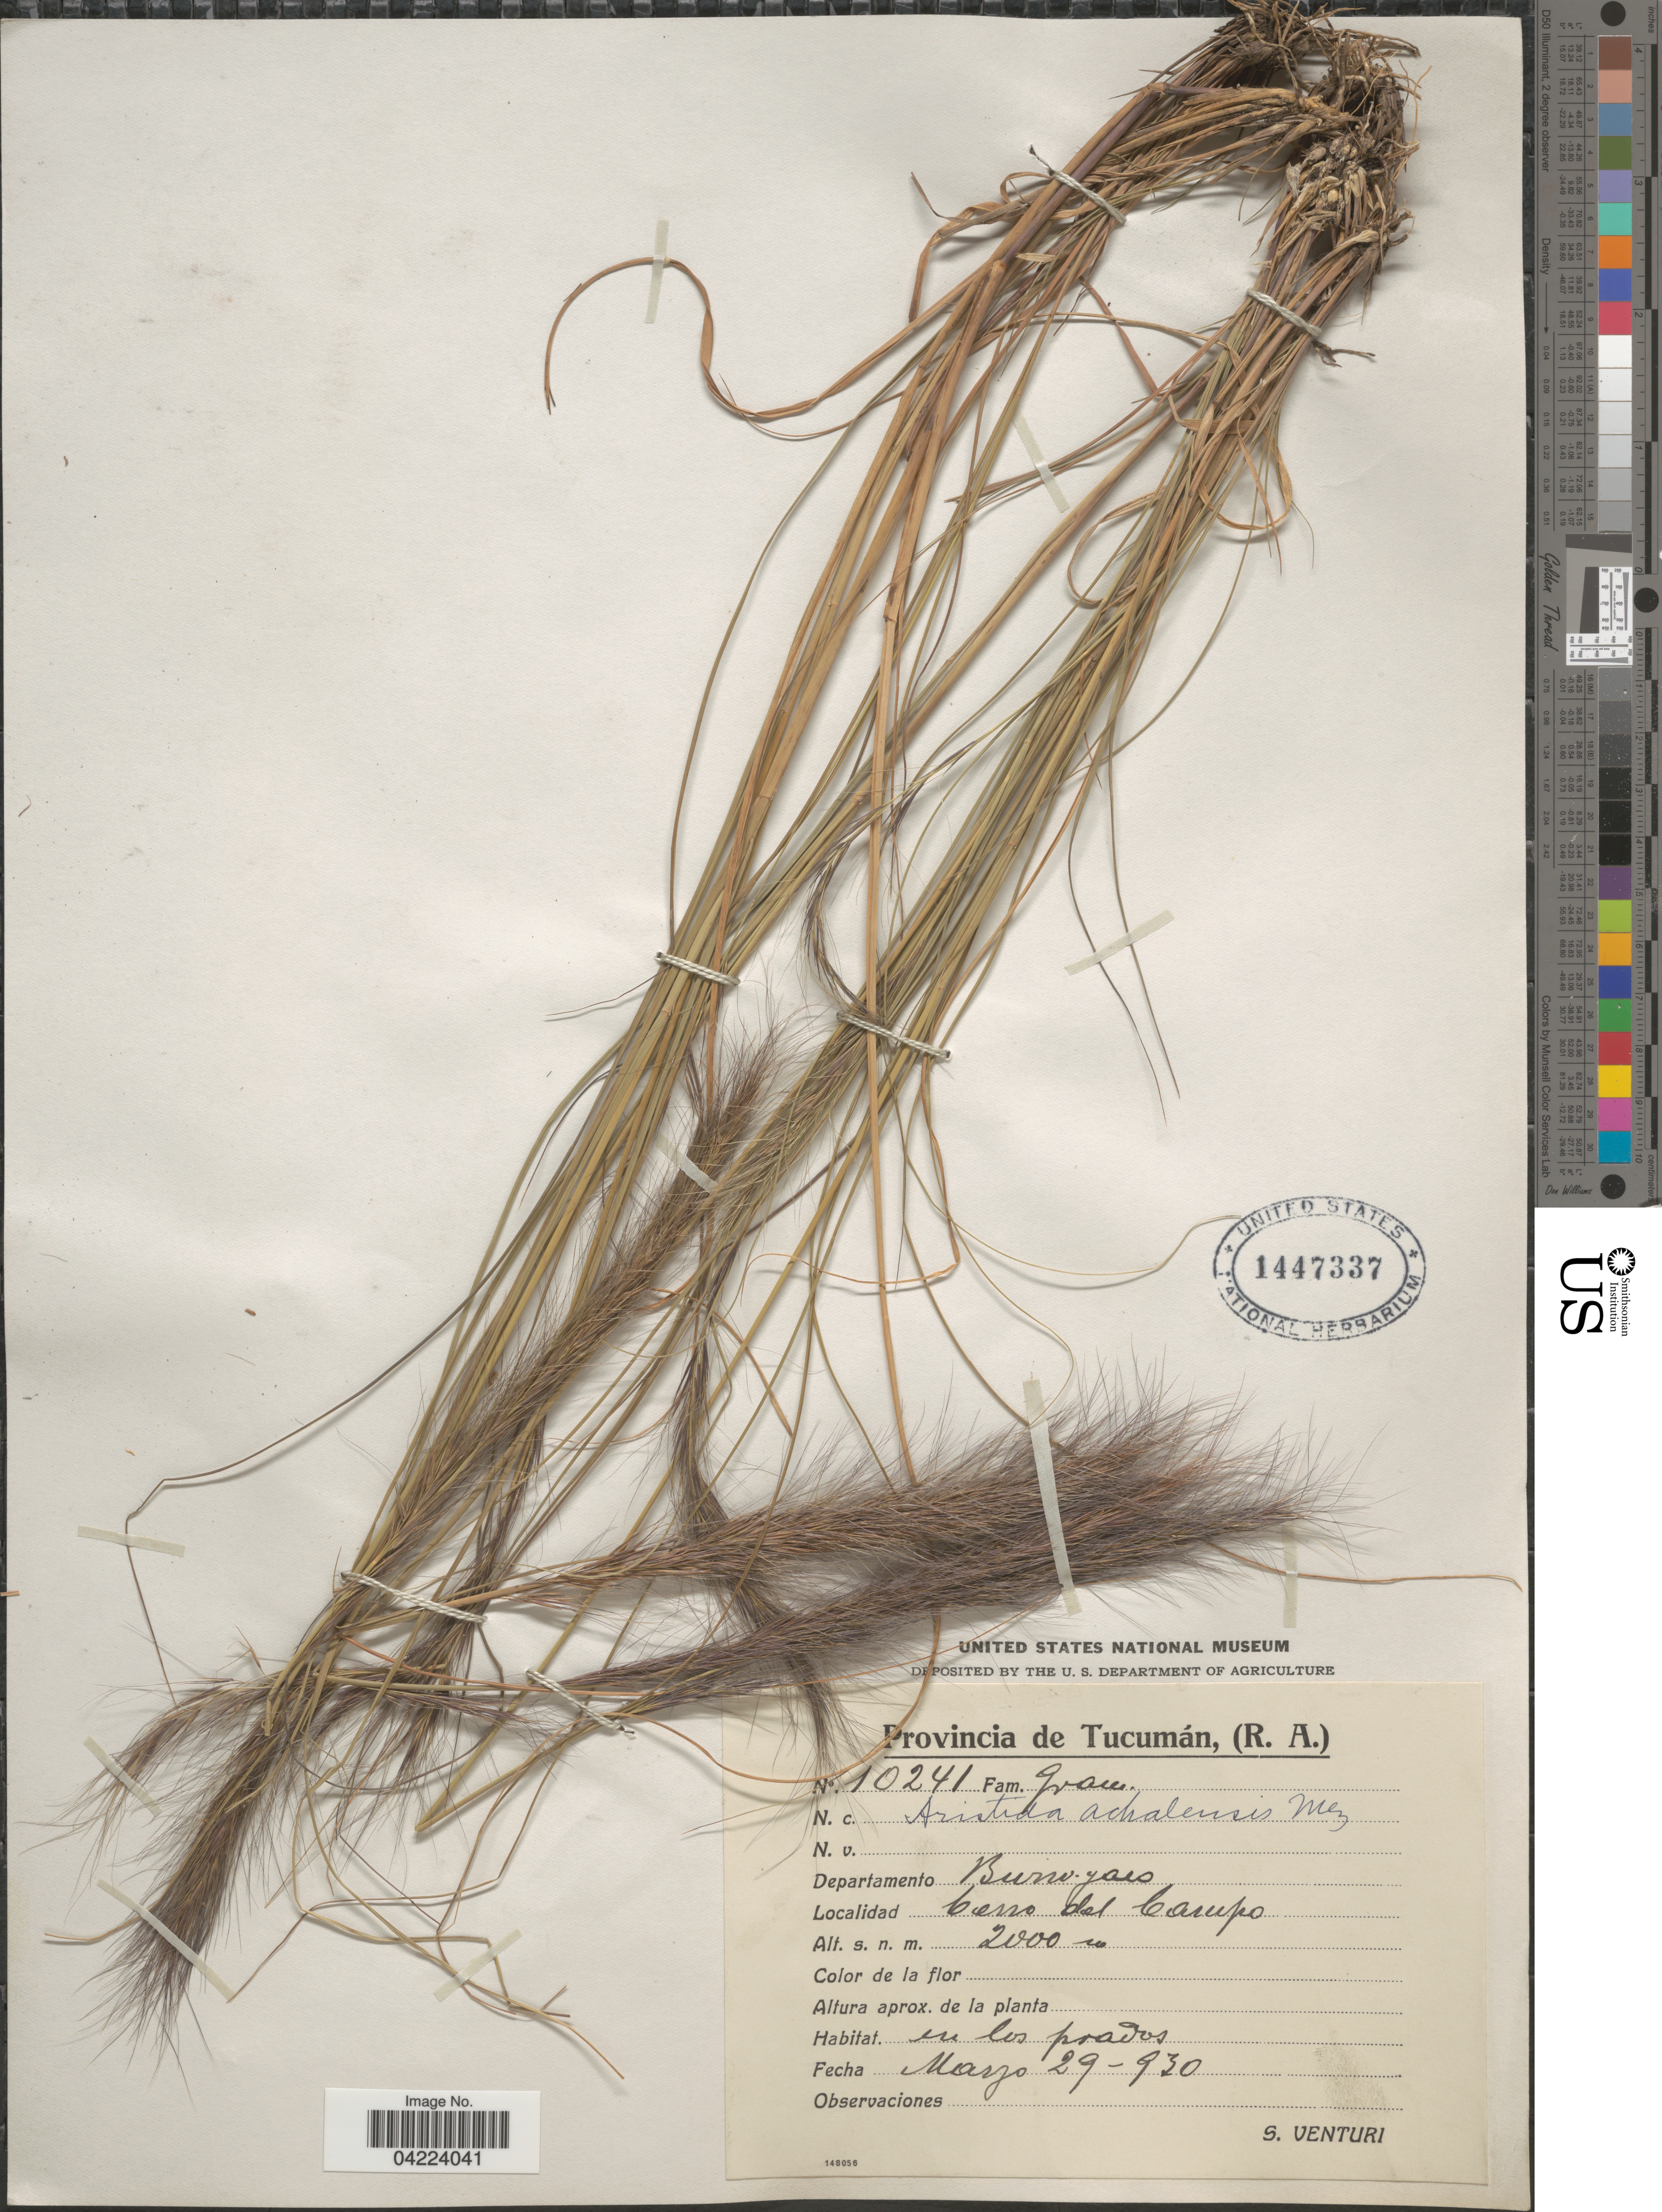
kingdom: Plantae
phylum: Tracheophyta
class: Liliopsida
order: Poales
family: Poaceae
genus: Aristida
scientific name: Aristida achalensis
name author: Mez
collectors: S. Venturi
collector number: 10241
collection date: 1930-03-29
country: Argentina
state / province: Tucuman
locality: Departamento Burruyacu. Cerro del Campo.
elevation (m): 2000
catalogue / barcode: US 1447337